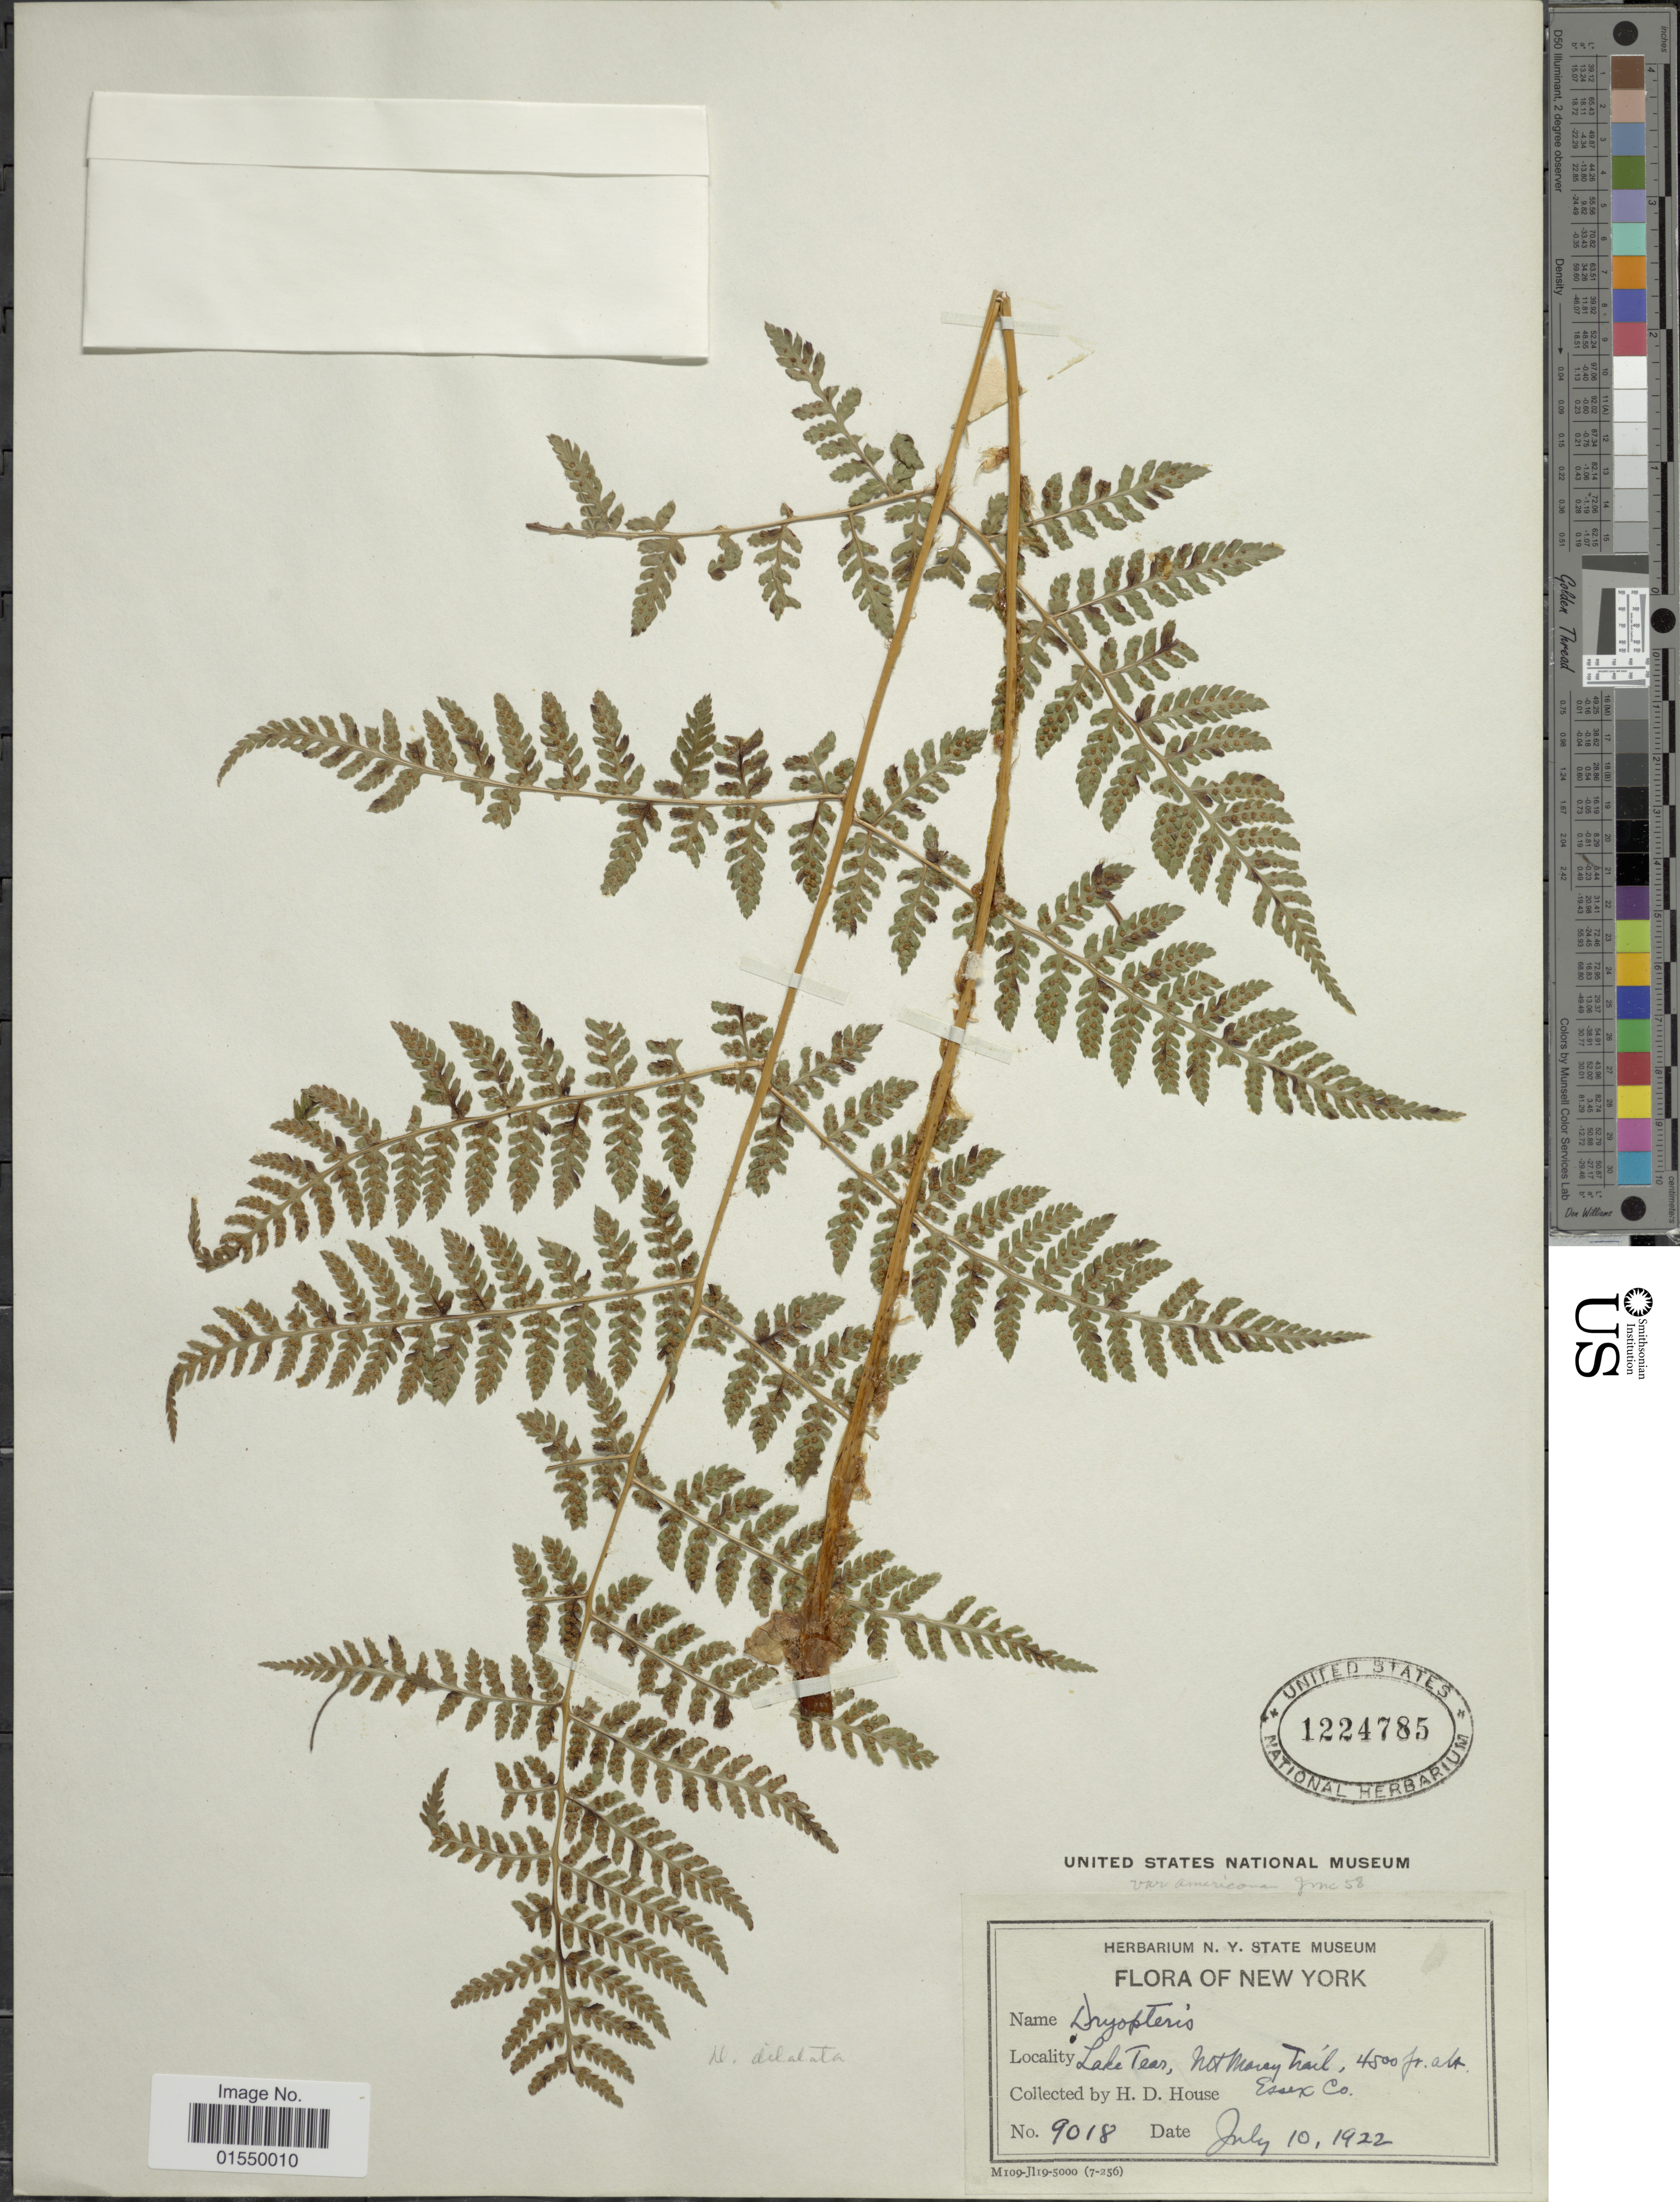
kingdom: Plantae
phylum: Tracheophyta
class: Polypodiopsida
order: Polypodiales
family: Dryopteridaceae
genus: Dryopteris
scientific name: Dryopteris campyloptera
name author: Clarkson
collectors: H. D. House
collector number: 9018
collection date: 1922-07-10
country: United States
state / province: New York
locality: Lake Tear, Mt. Moray Trail, Essex Co.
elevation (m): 1372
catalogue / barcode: US 1224785